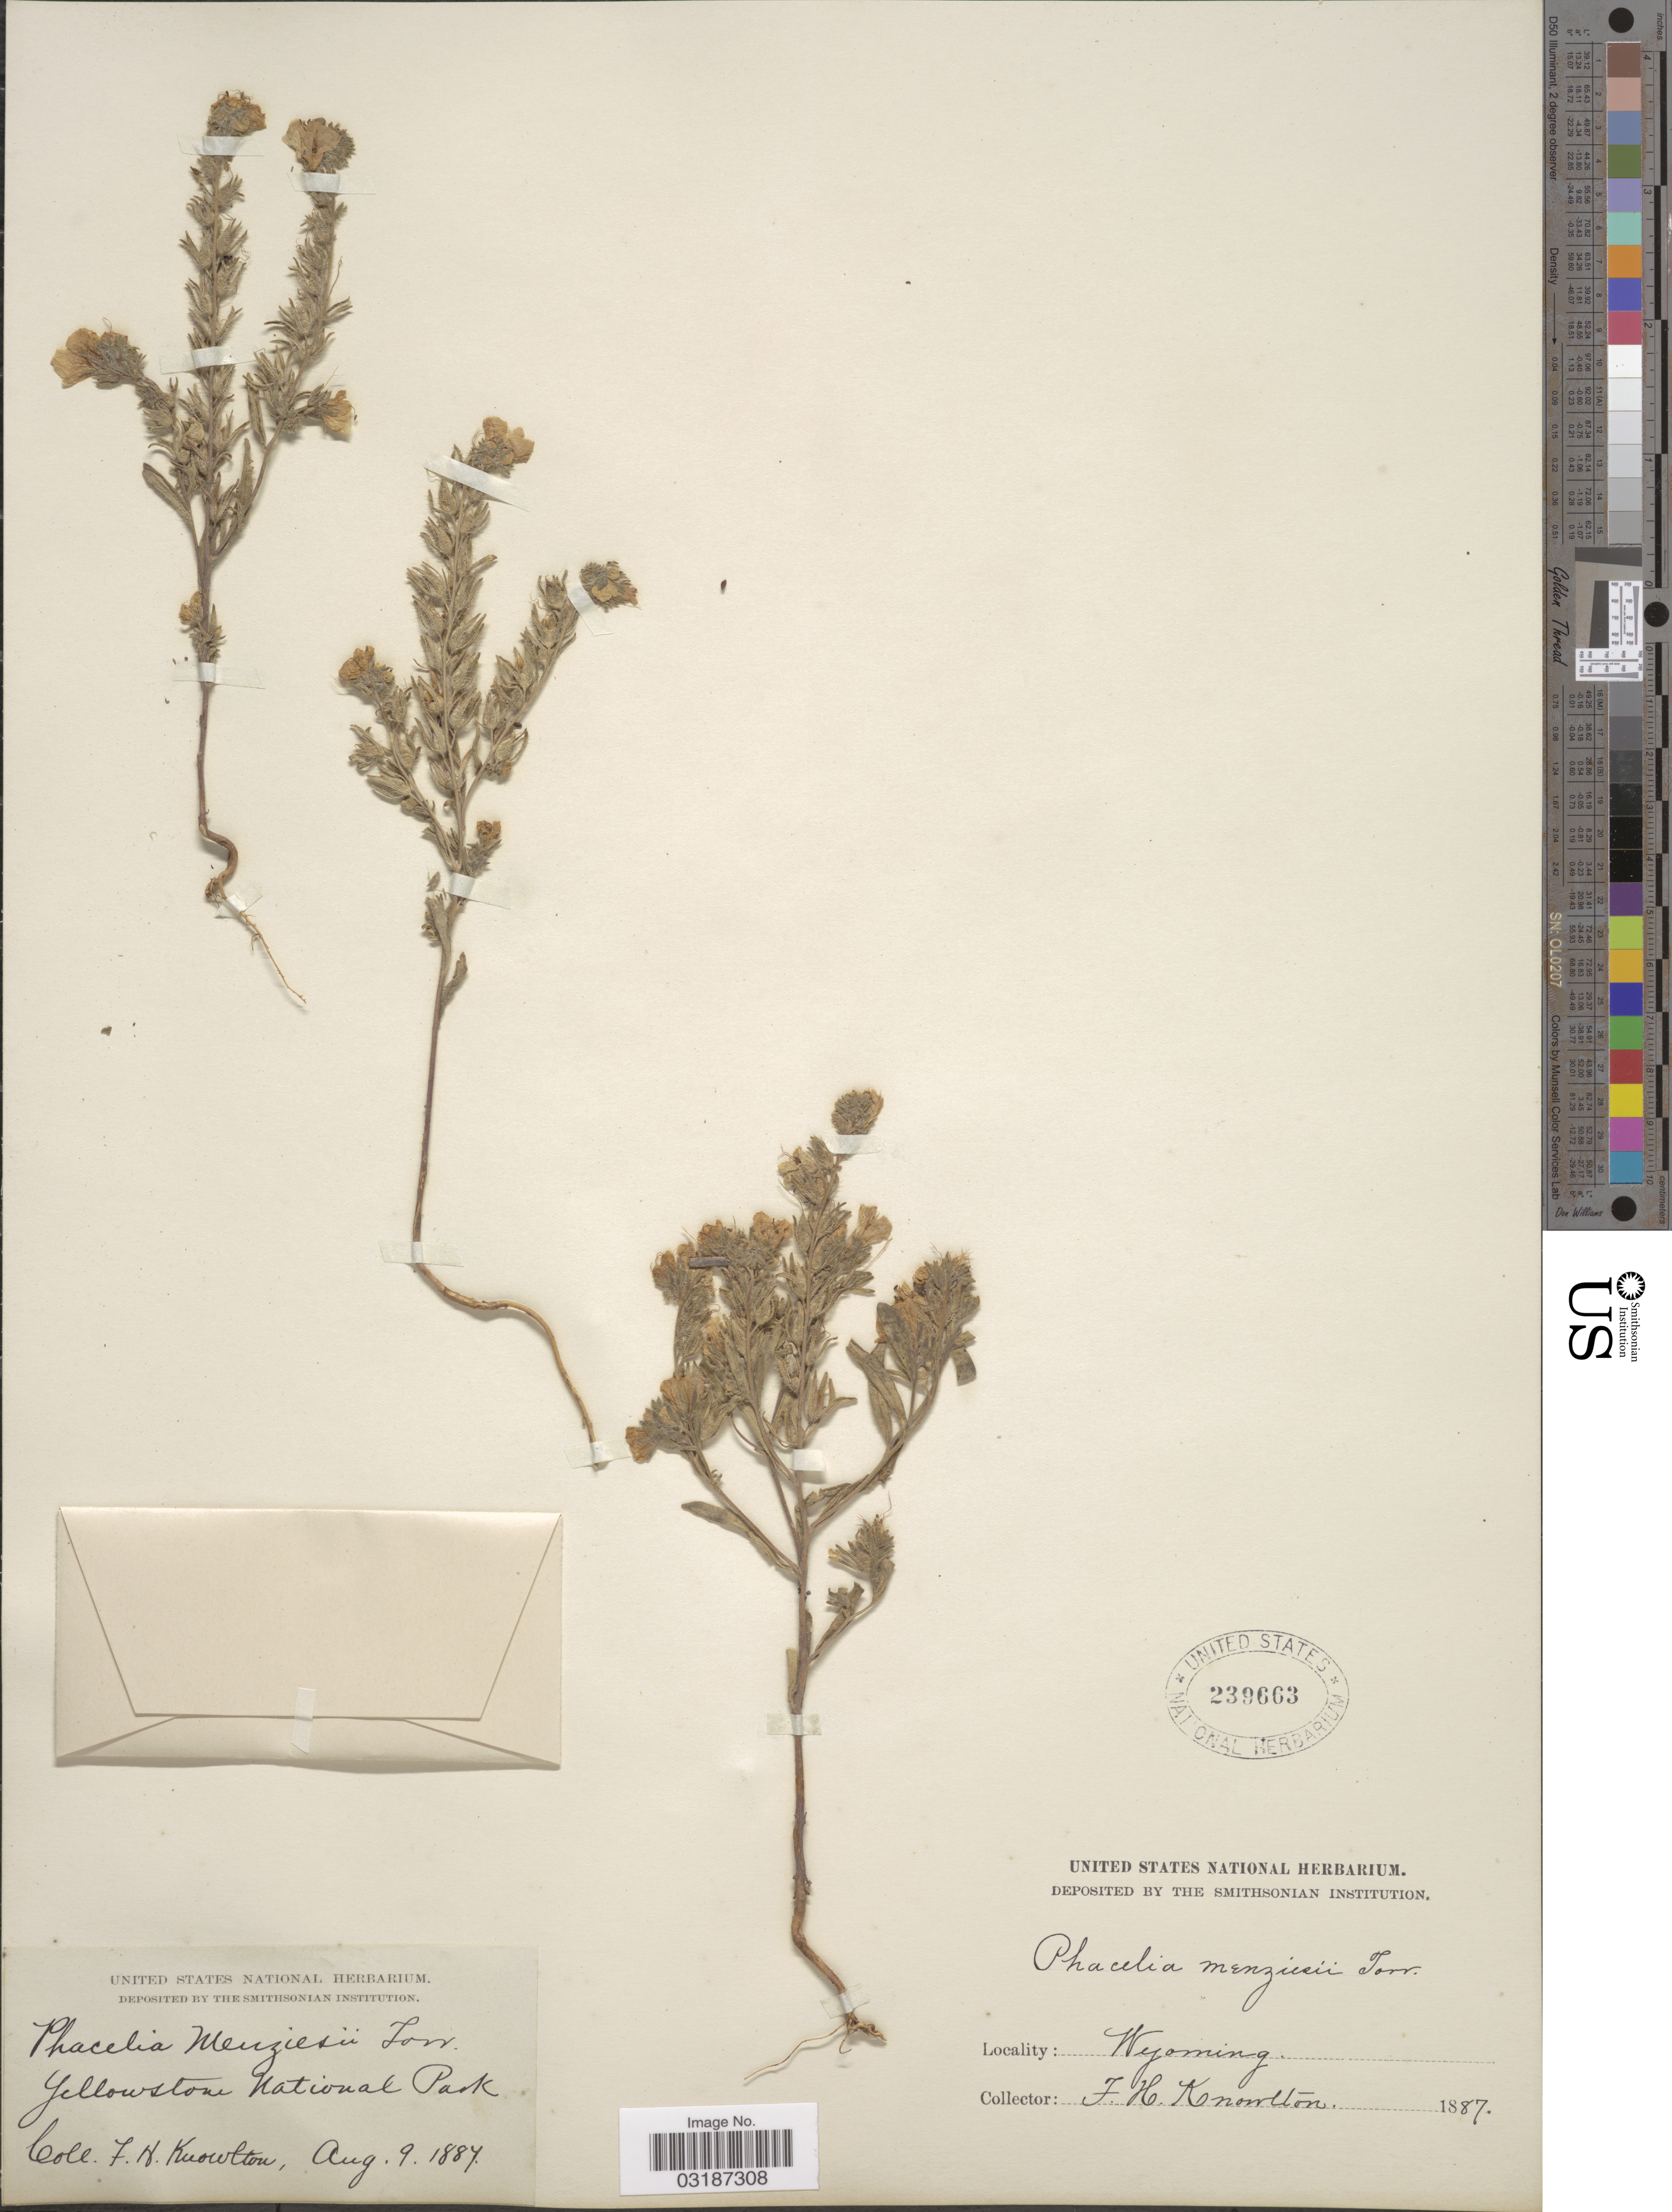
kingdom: Plantae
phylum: Tracheophyta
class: Magnoliopsida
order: Boraginales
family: Hydrophyllaceae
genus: Phacelia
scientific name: Phacelia linearis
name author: (Pursh) Holz.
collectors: F. H. Knowlton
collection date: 1884-08-09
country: United States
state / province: Wyoming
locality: Yellowstone National Park.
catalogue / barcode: US 239663